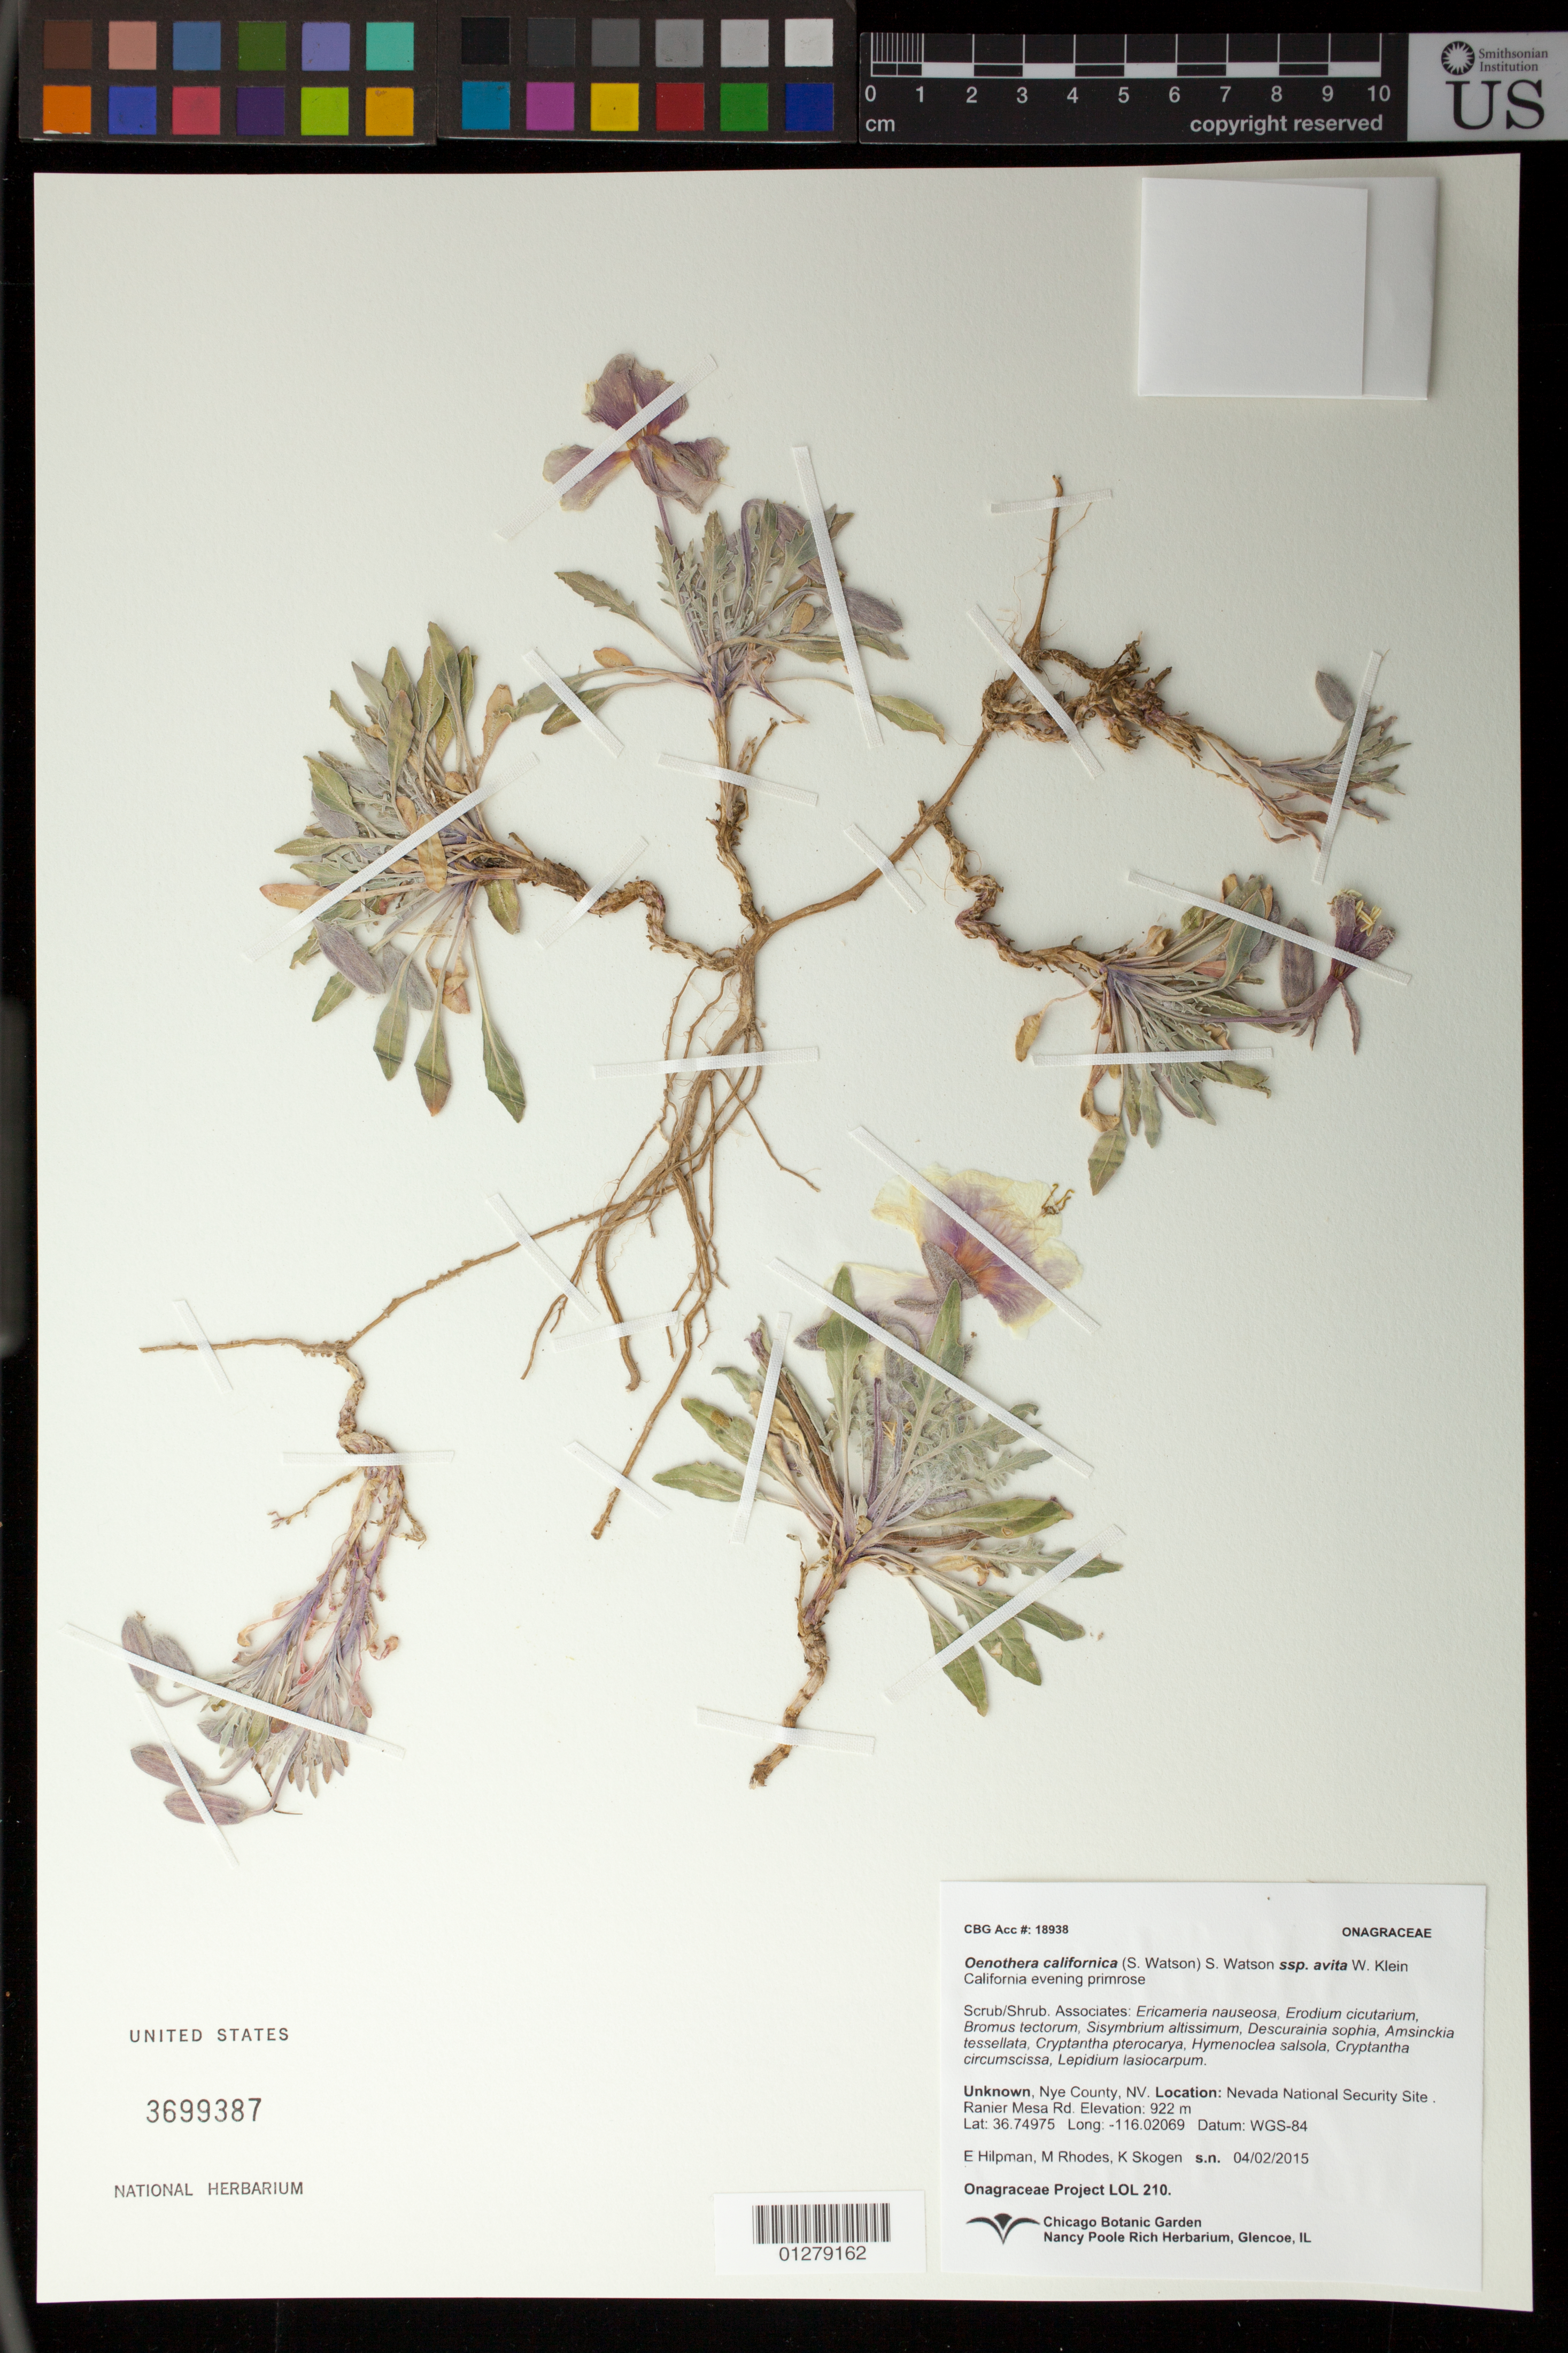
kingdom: Plantae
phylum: Tracheophyta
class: Magnoliopsida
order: Myrtales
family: Onagraceae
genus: Oenothera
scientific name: Oenothera avita subsp. avita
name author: (W.M. Klein) W.M. Klein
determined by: Wagner, W. L., (BOT), Smithsonian Institution - National Museum of Natural History (UNITED STATES)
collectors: E. Hilpman, K. Skogen & M. Rhodes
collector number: LOL 210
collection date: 2015-04-02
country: United States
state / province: Nevada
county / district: Nye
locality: Nevada National Security Site - Area 2. Roadside along Ranier Mesa Road, 5.7mi stretch. Plants sampled at intersection of Ranier Mesa Rd and road 2-07. Primarily in disturbed roadside areas, not in adjacent shrubby areas more than 10-20m from road. 1000s of plants, mostly basal rosettes but some with branches.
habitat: Scrub/Shrub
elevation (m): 1323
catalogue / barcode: US 3699387